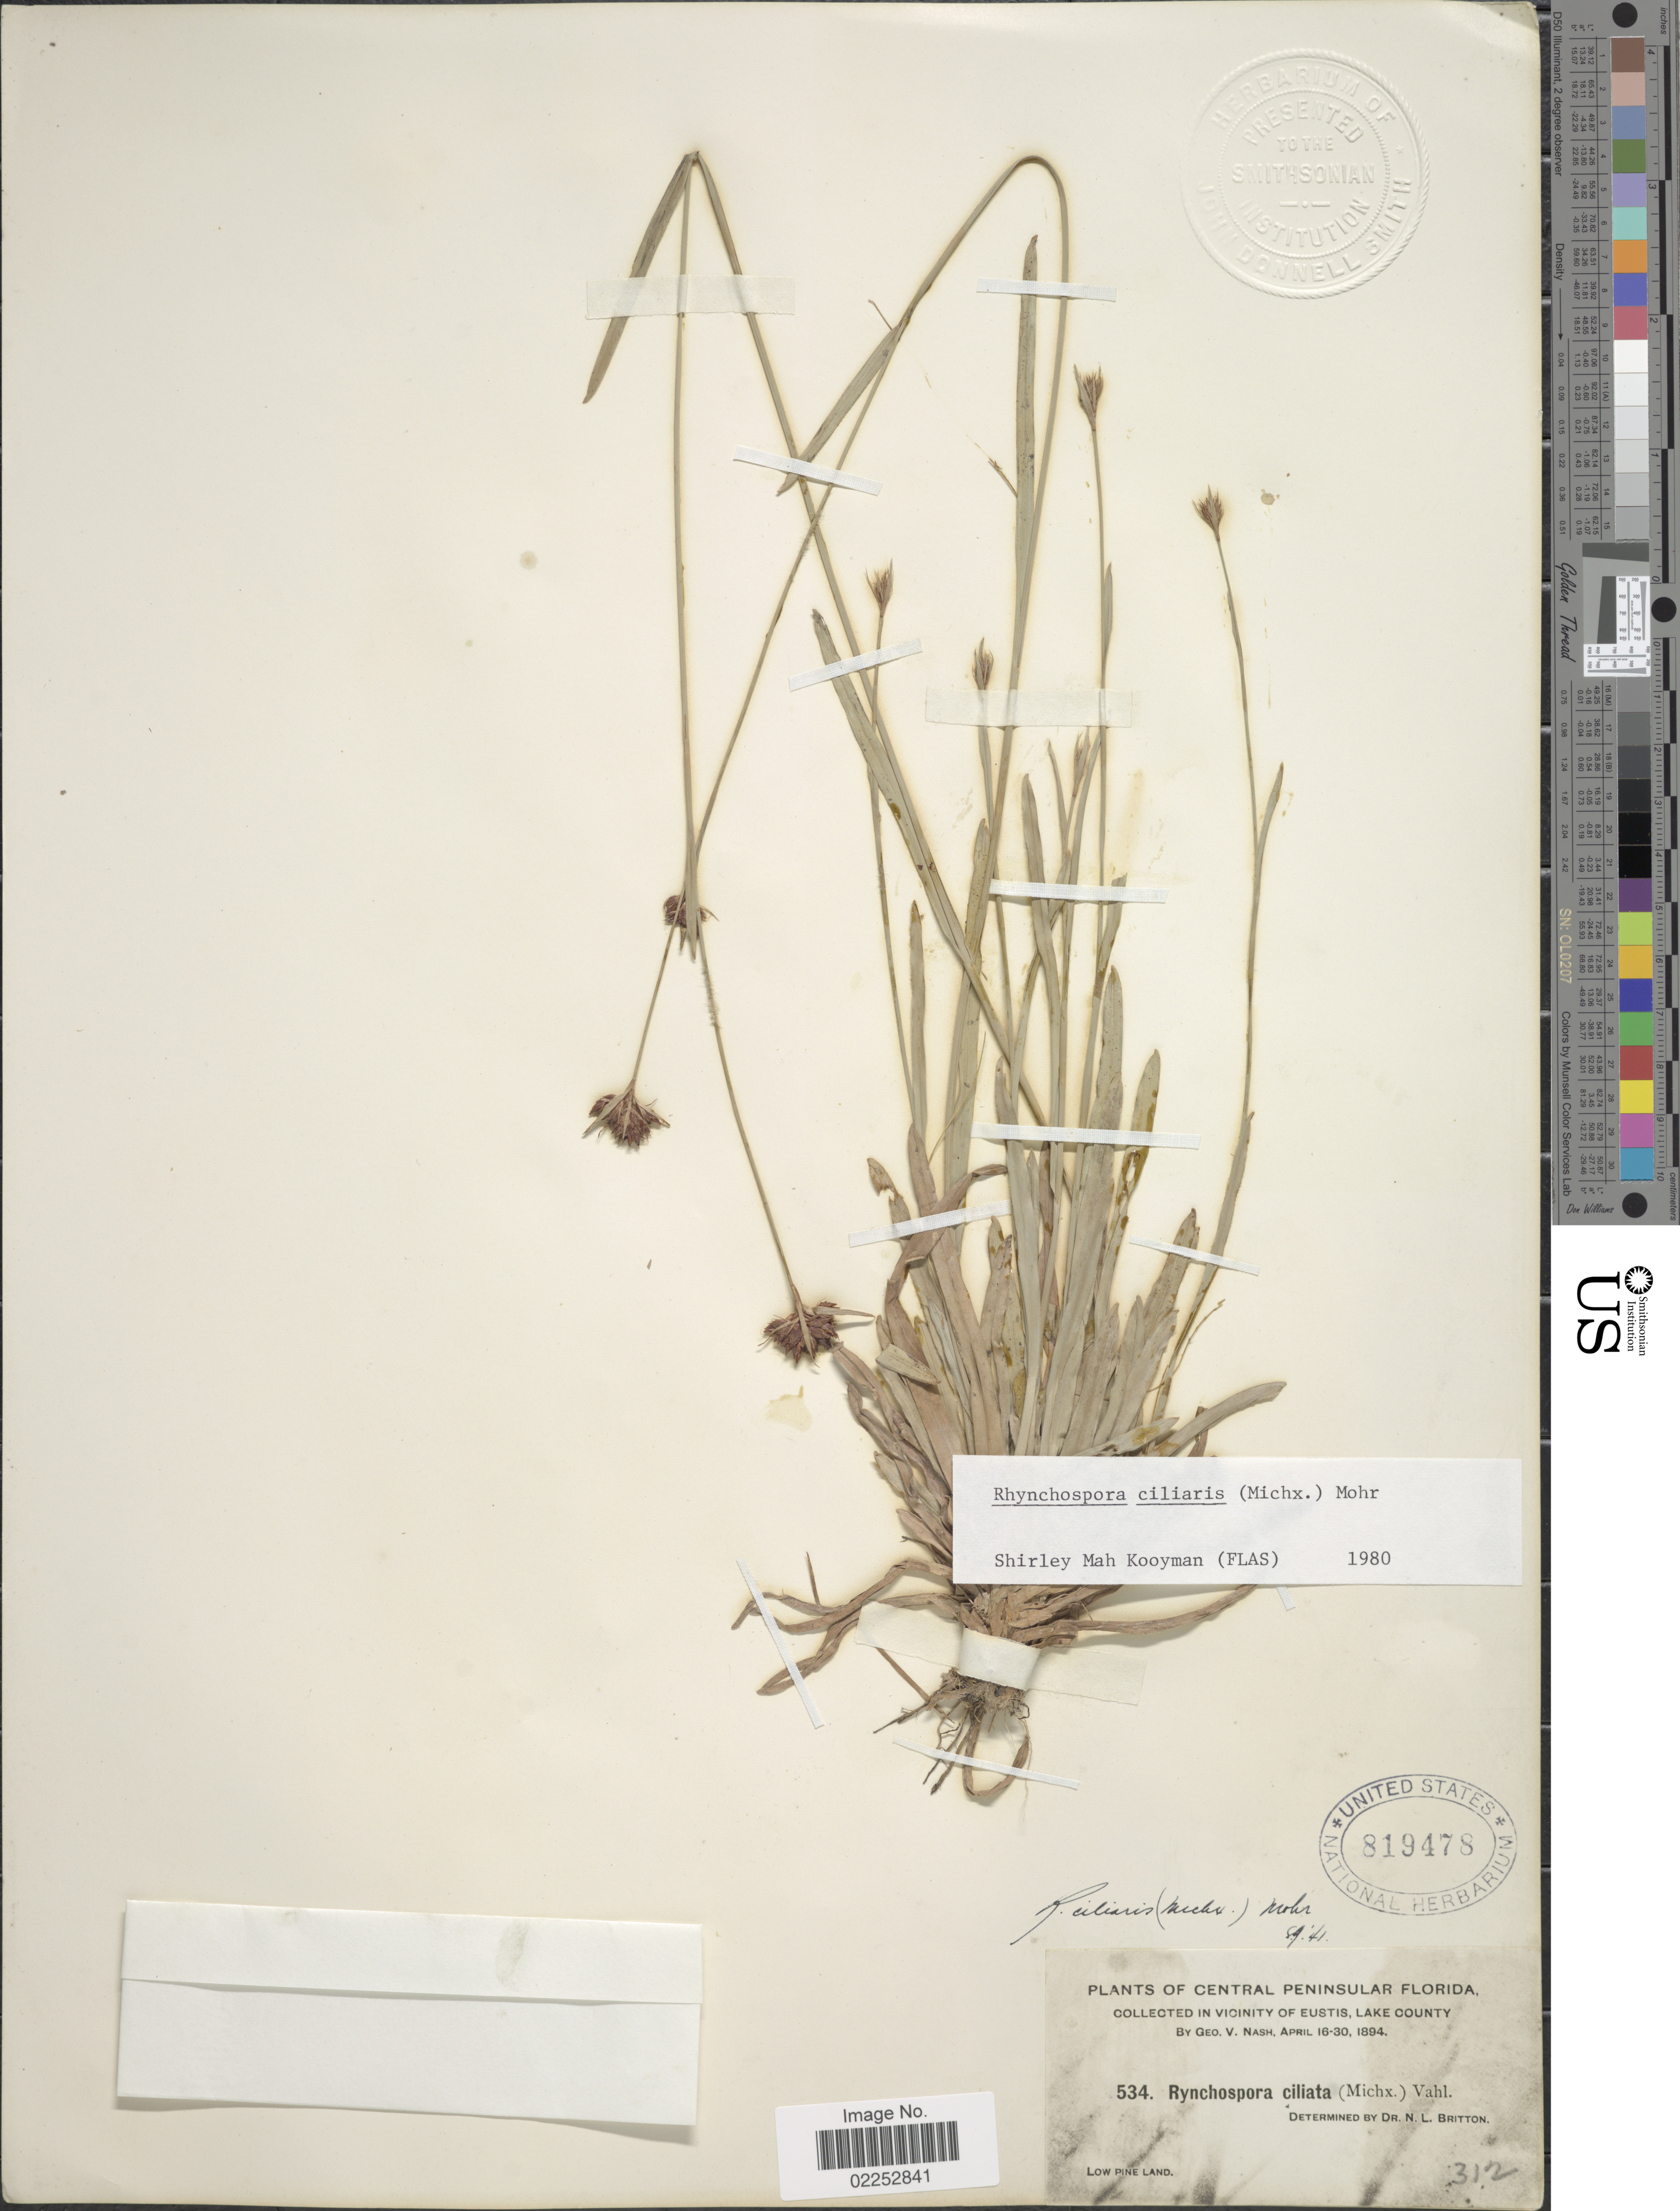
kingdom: Plantae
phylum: Tracheophyta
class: Liliopsida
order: Poales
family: Cyperaceae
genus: Rhynchospora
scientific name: Rhynchospora ciliaris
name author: (Michx.) C. Mohr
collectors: G. V. Nash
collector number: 534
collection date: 1894-04-16/1894-04-30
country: United States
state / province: Florida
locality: Central Peninsular Florida. Vicinity of Eustis, Lake County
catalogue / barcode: US 819478